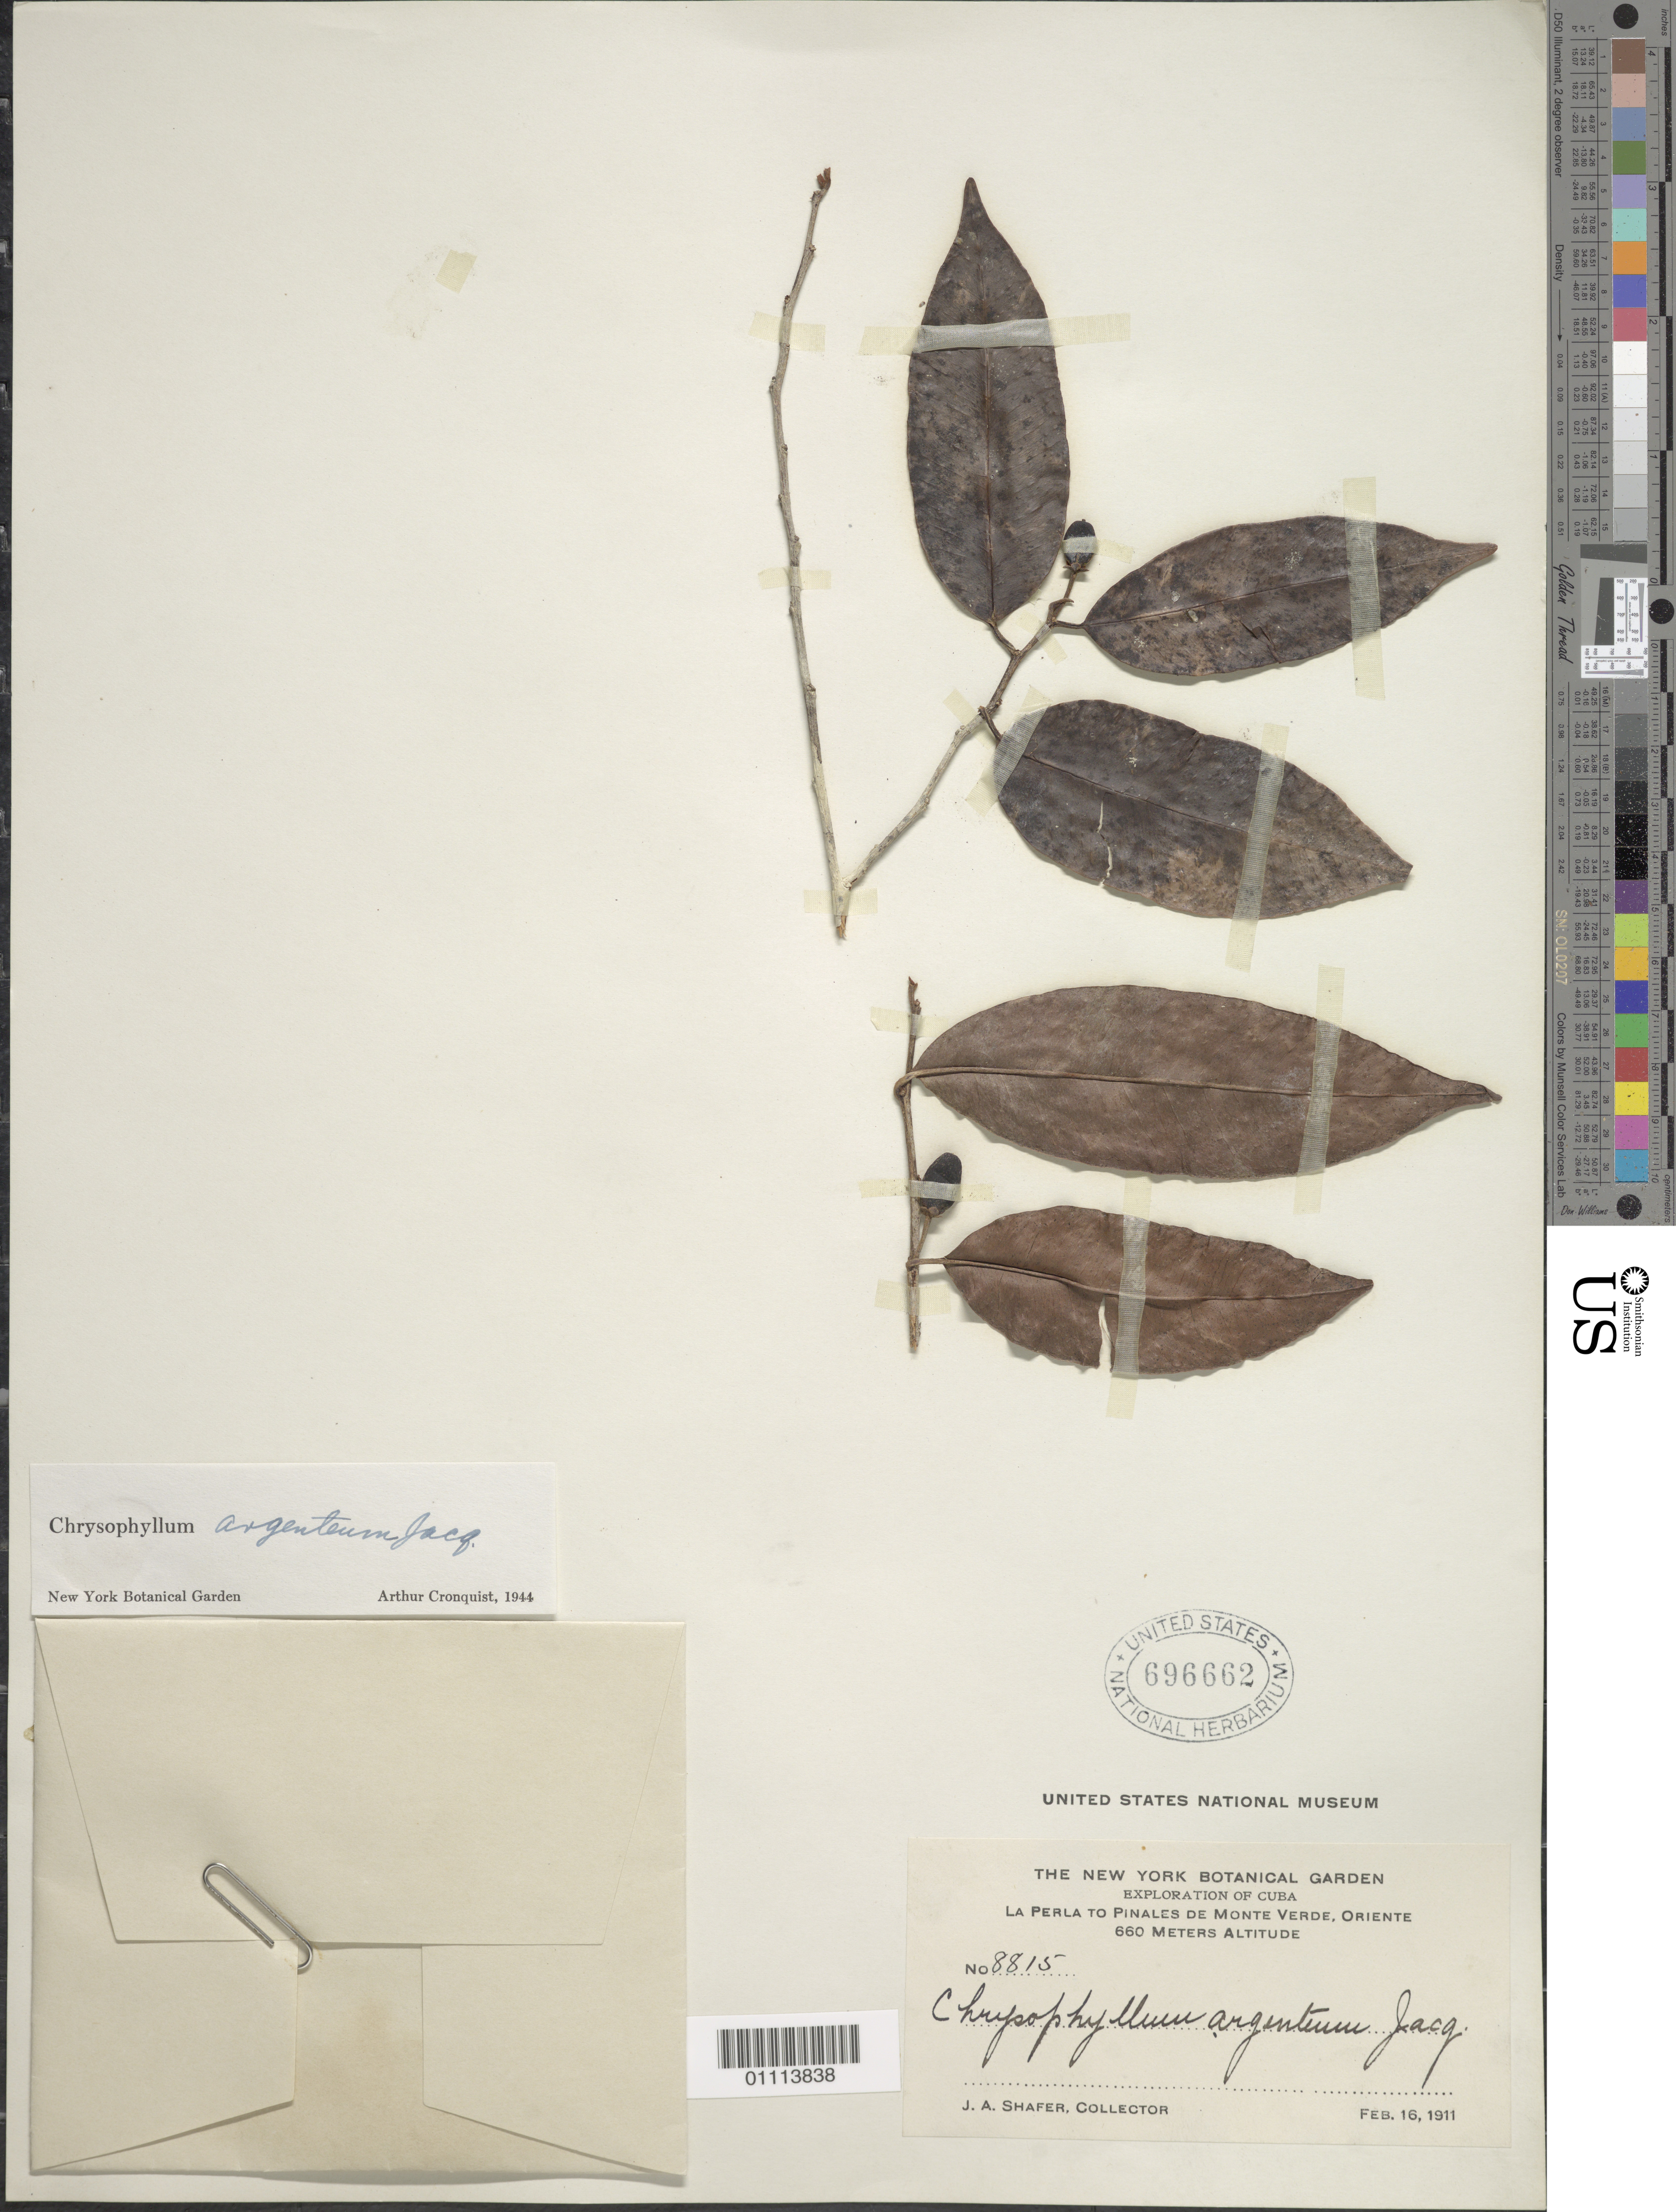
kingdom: Plantae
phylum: Tracheophyta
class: Magnoliopsida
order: Ericales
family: Sapotaceae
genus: Chrysophyllum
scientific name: Chrysophyllum argenteum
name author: Jacq.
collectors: J. A. Shafer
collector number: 8815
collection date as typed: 16 Feb 1911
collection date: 1911-02-16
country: Cuba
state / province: Guantánamo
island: Cuba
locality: La Perla to Pinales de Monte Verde, Oriente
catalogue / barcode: US 696662